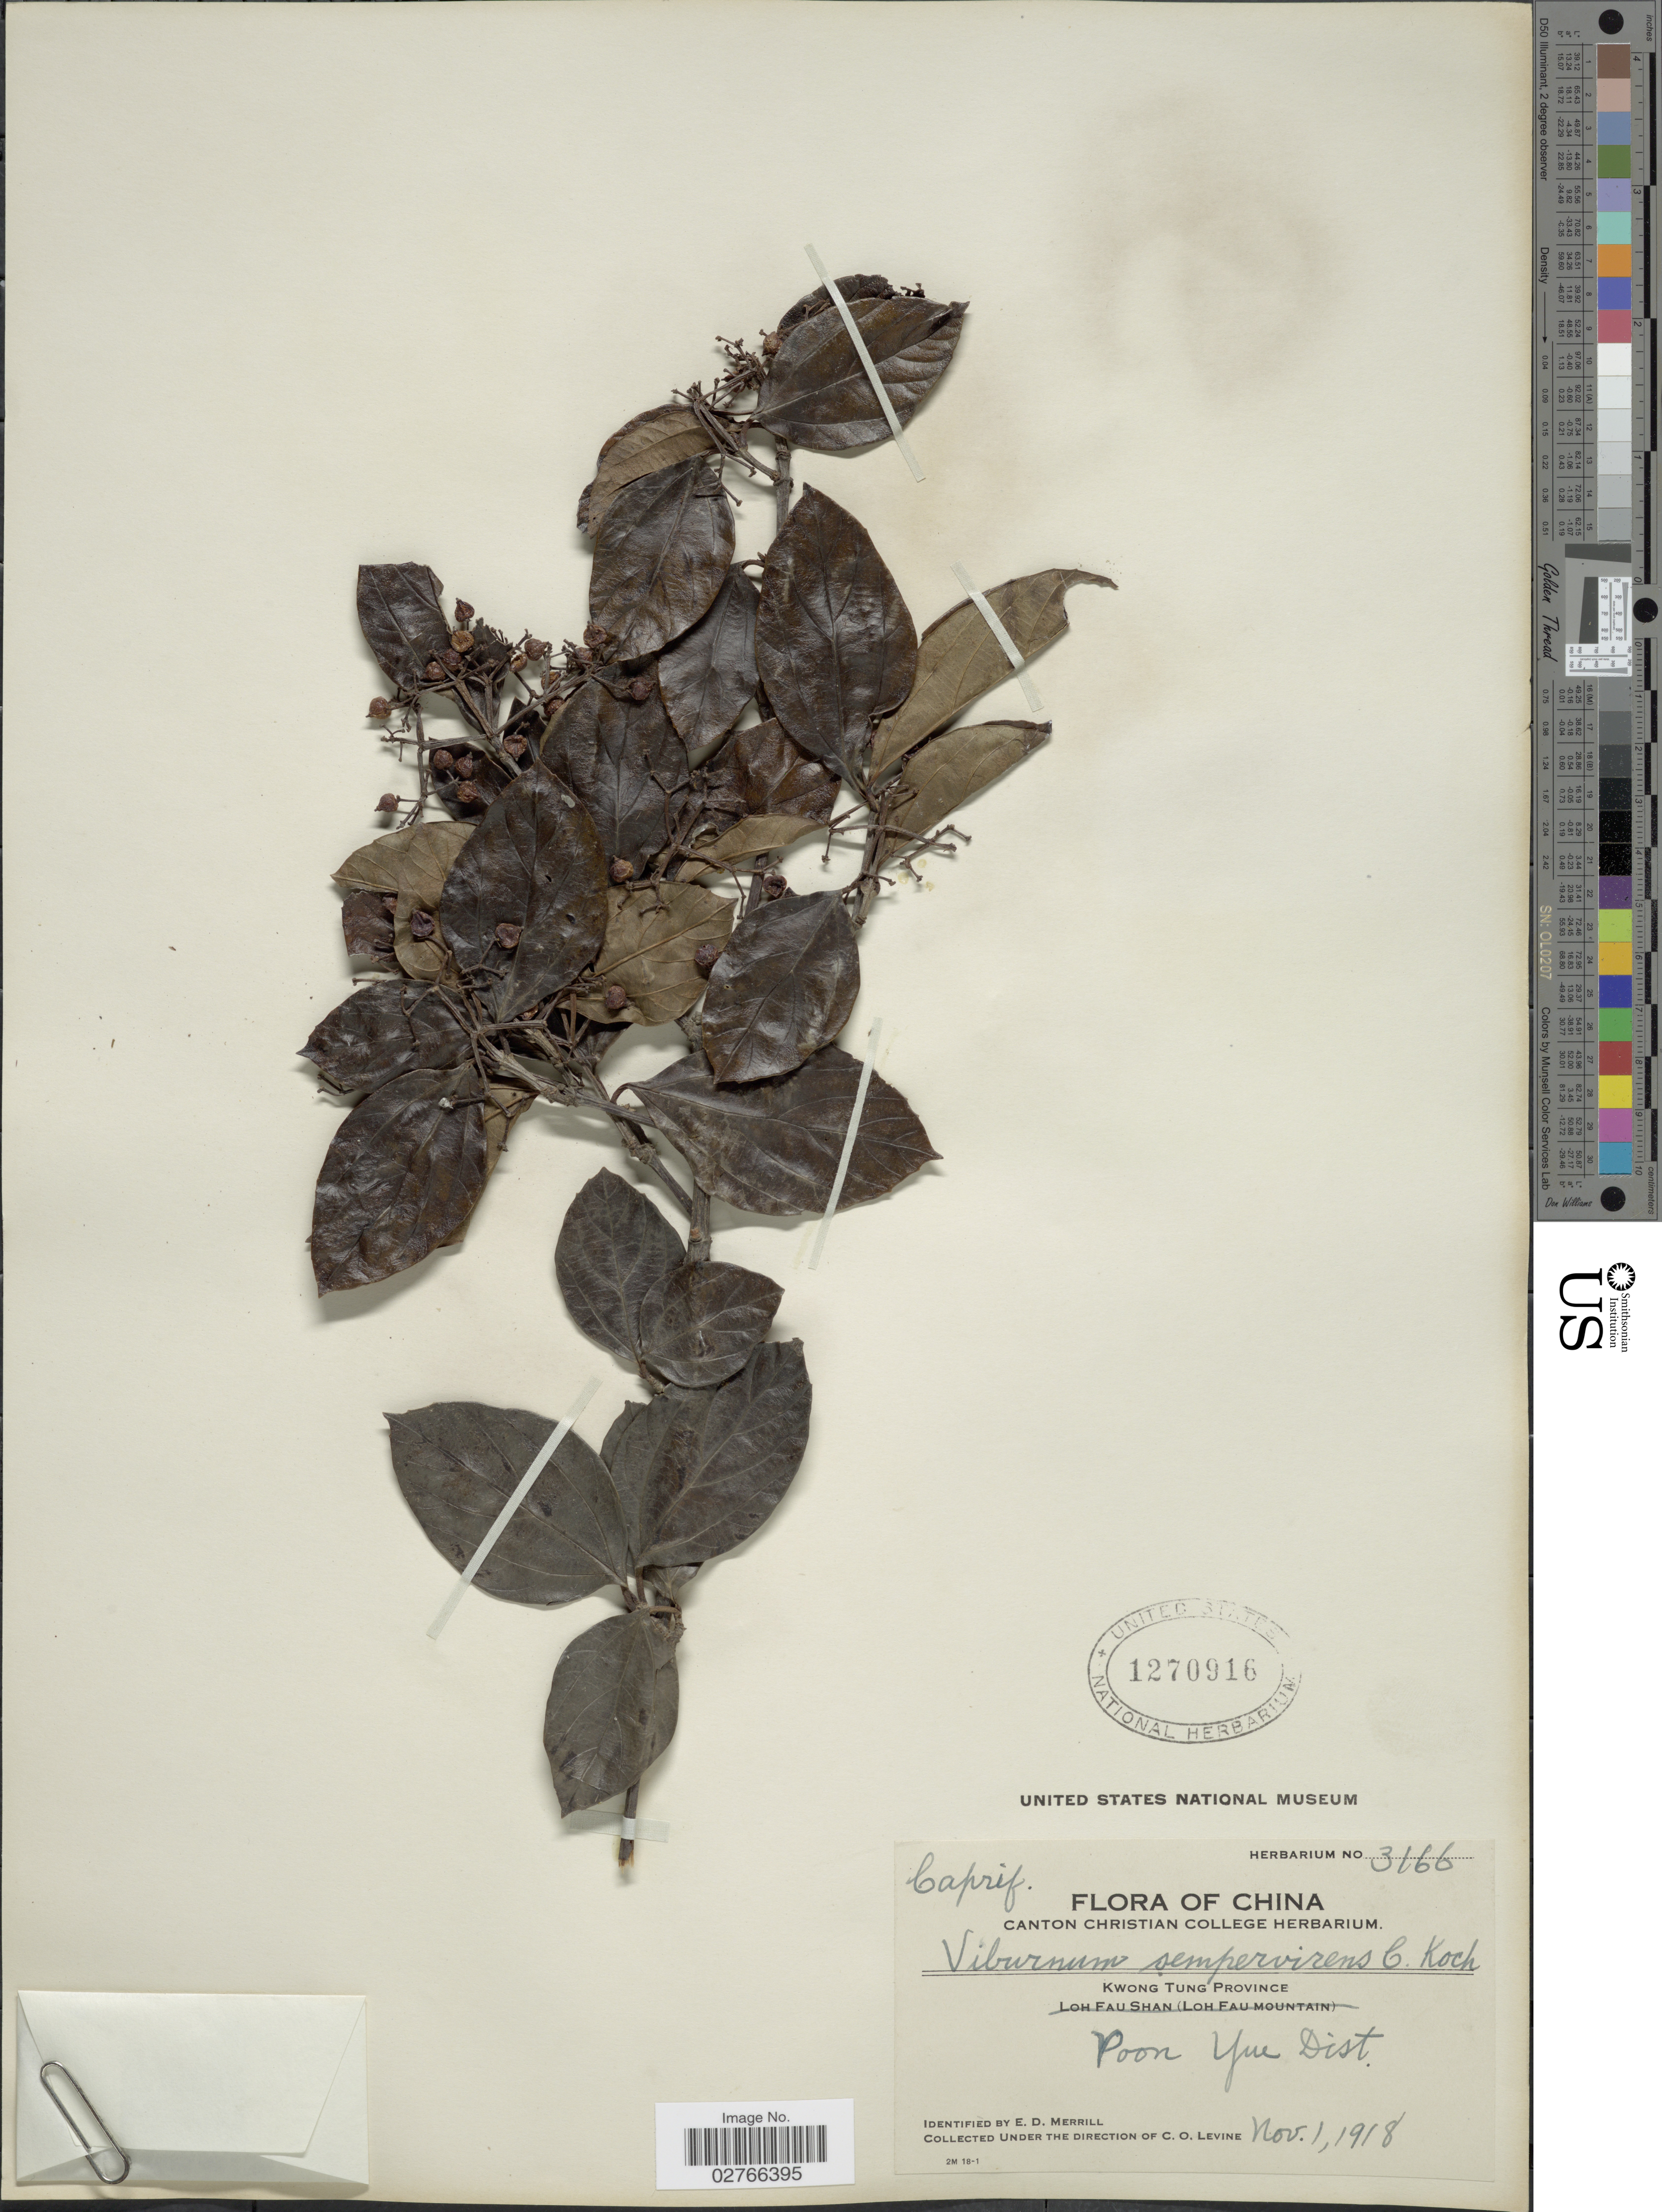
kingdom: Plantae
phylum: Tracheophyta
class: Magnoliopsida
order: Dipsacales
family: Viburnaceae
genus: Viburnum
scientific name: Viburnum sempervirens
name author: K. Koch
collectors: C. O. Levine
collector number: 3166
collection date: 1918-11-01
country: China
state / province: Guangdong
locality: Kwong Tung Province, Poon Yue Dist.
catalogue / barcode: US 1270916